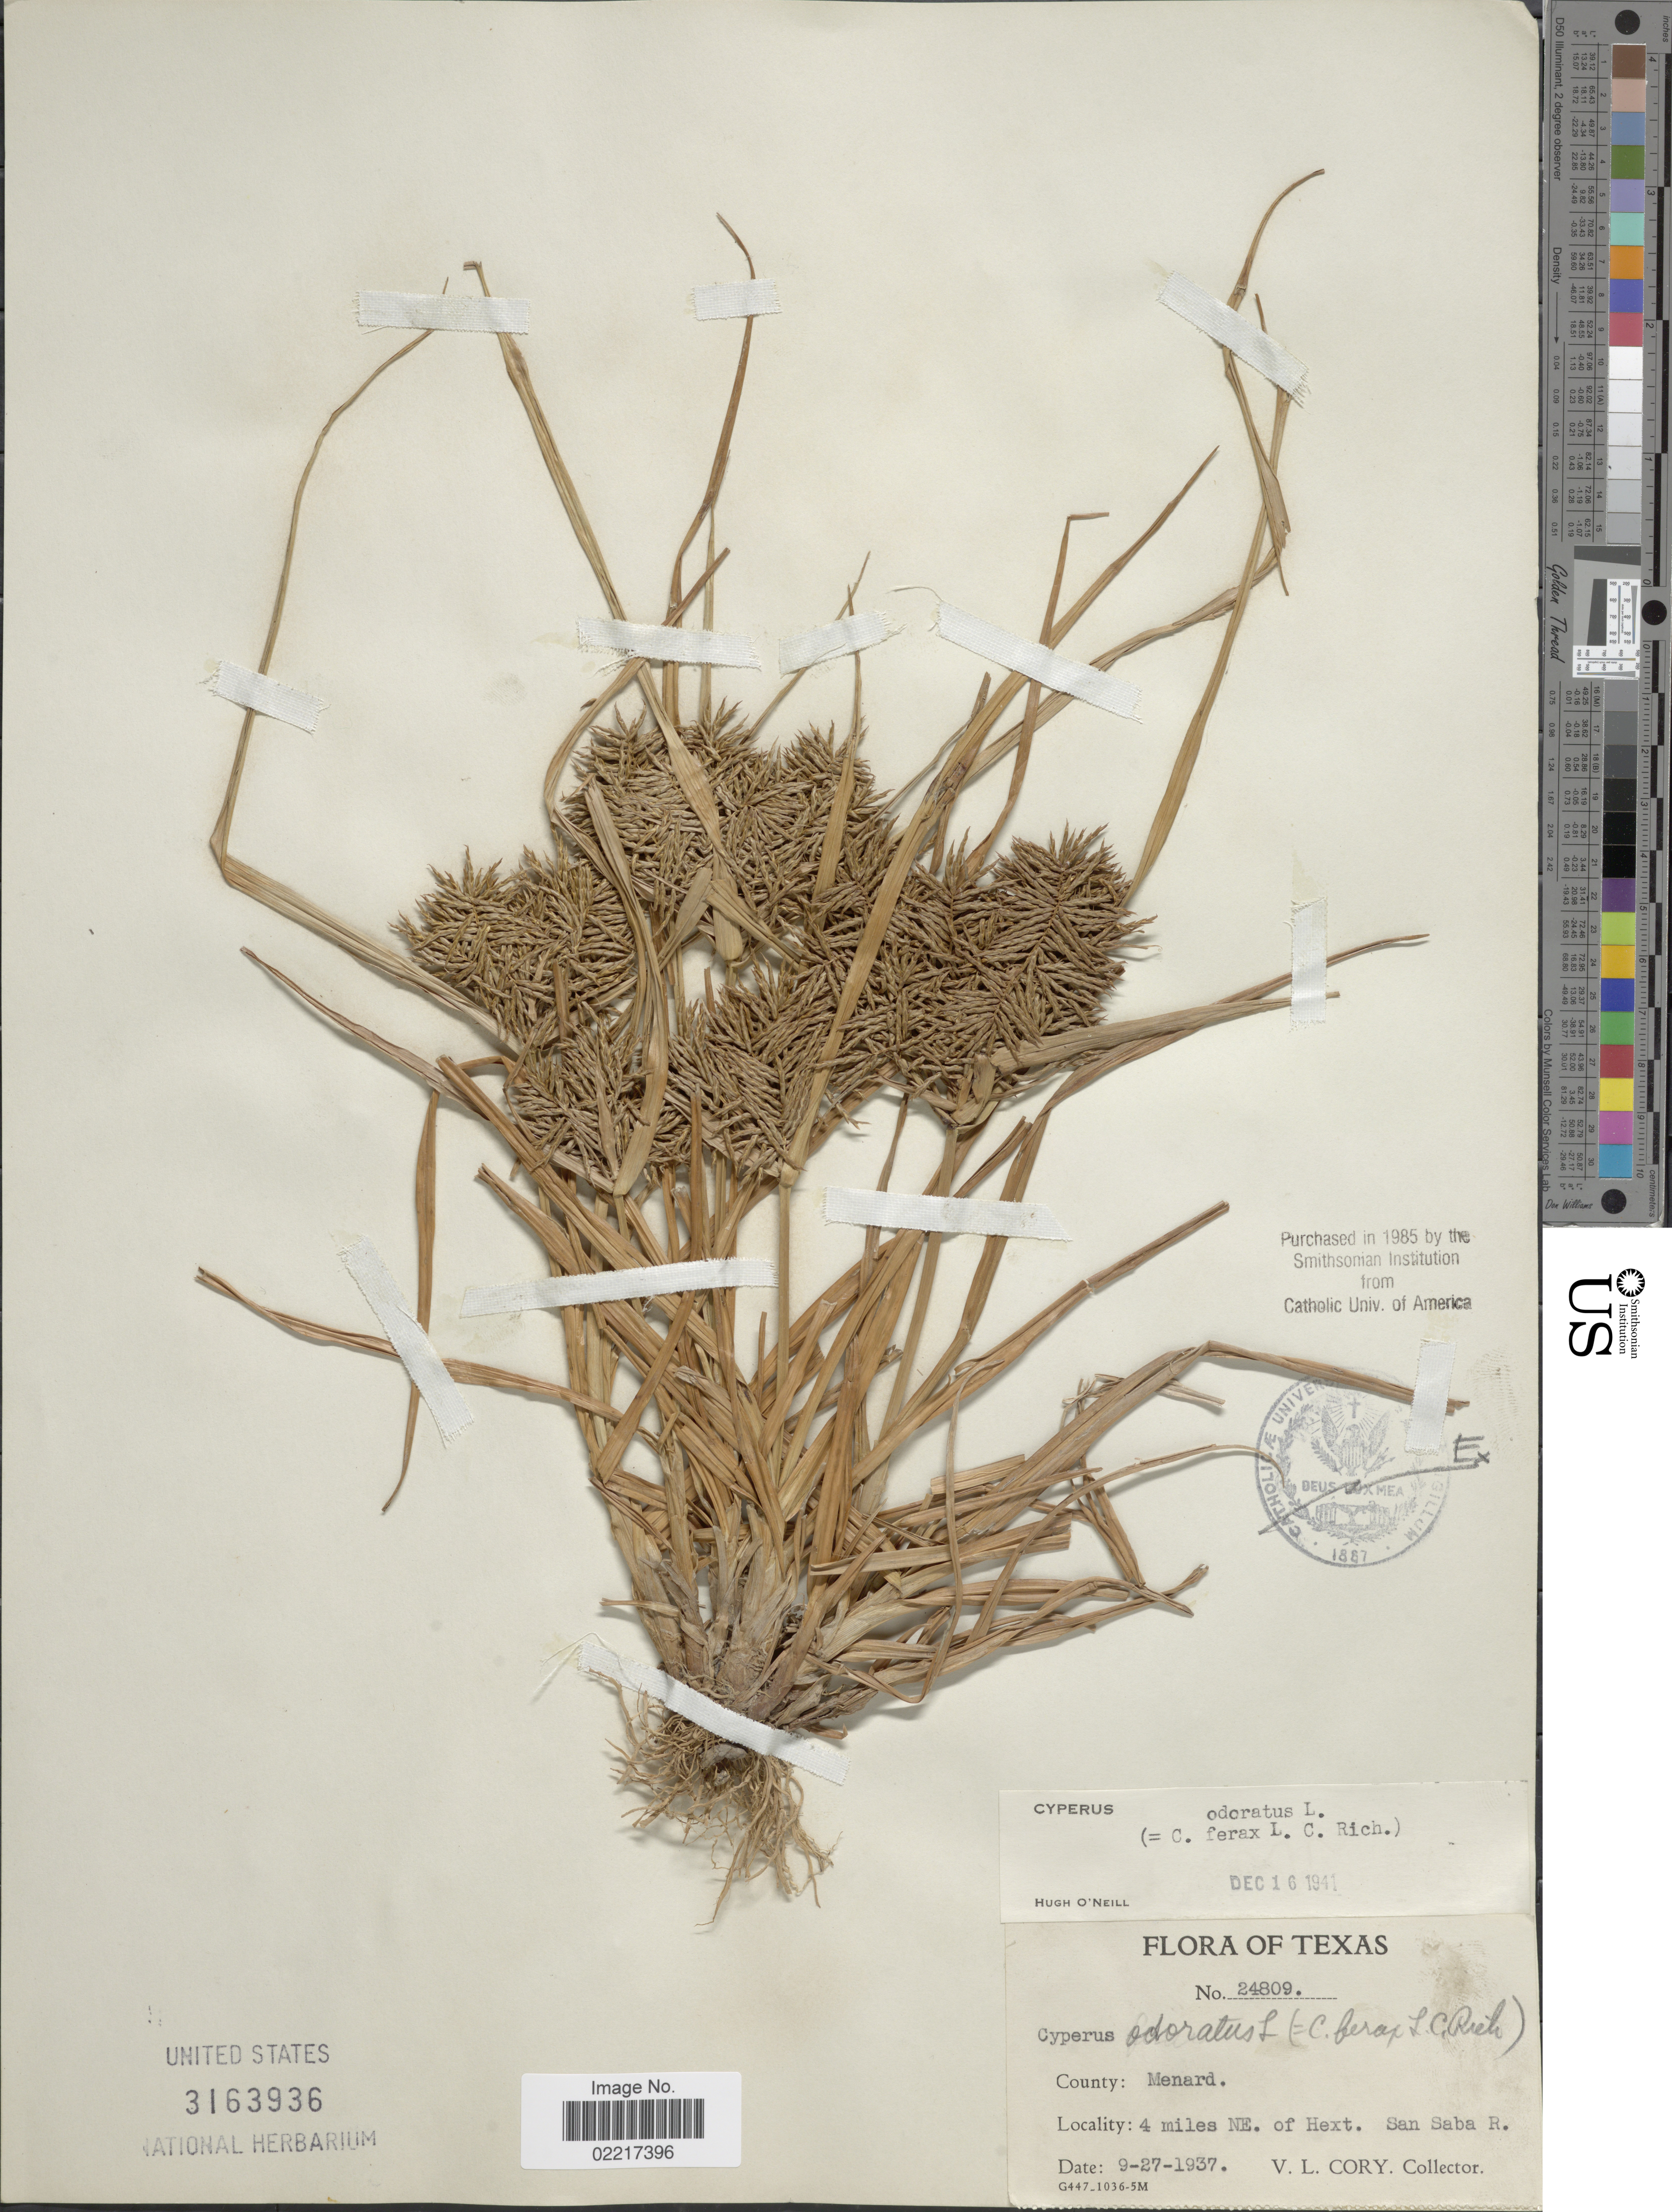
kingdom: Plantae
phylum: Tracheophyta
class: Liliopsida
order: Poales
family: Cyperaceae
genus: Cyperus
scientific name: Cyperus odoratus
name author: L.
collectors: V. Cory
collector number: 24809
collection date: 1937-09-27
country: United States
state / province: Texas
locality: County: Menard, 4 miles NE of Hext. San Saba R.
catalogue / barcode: US 3163936